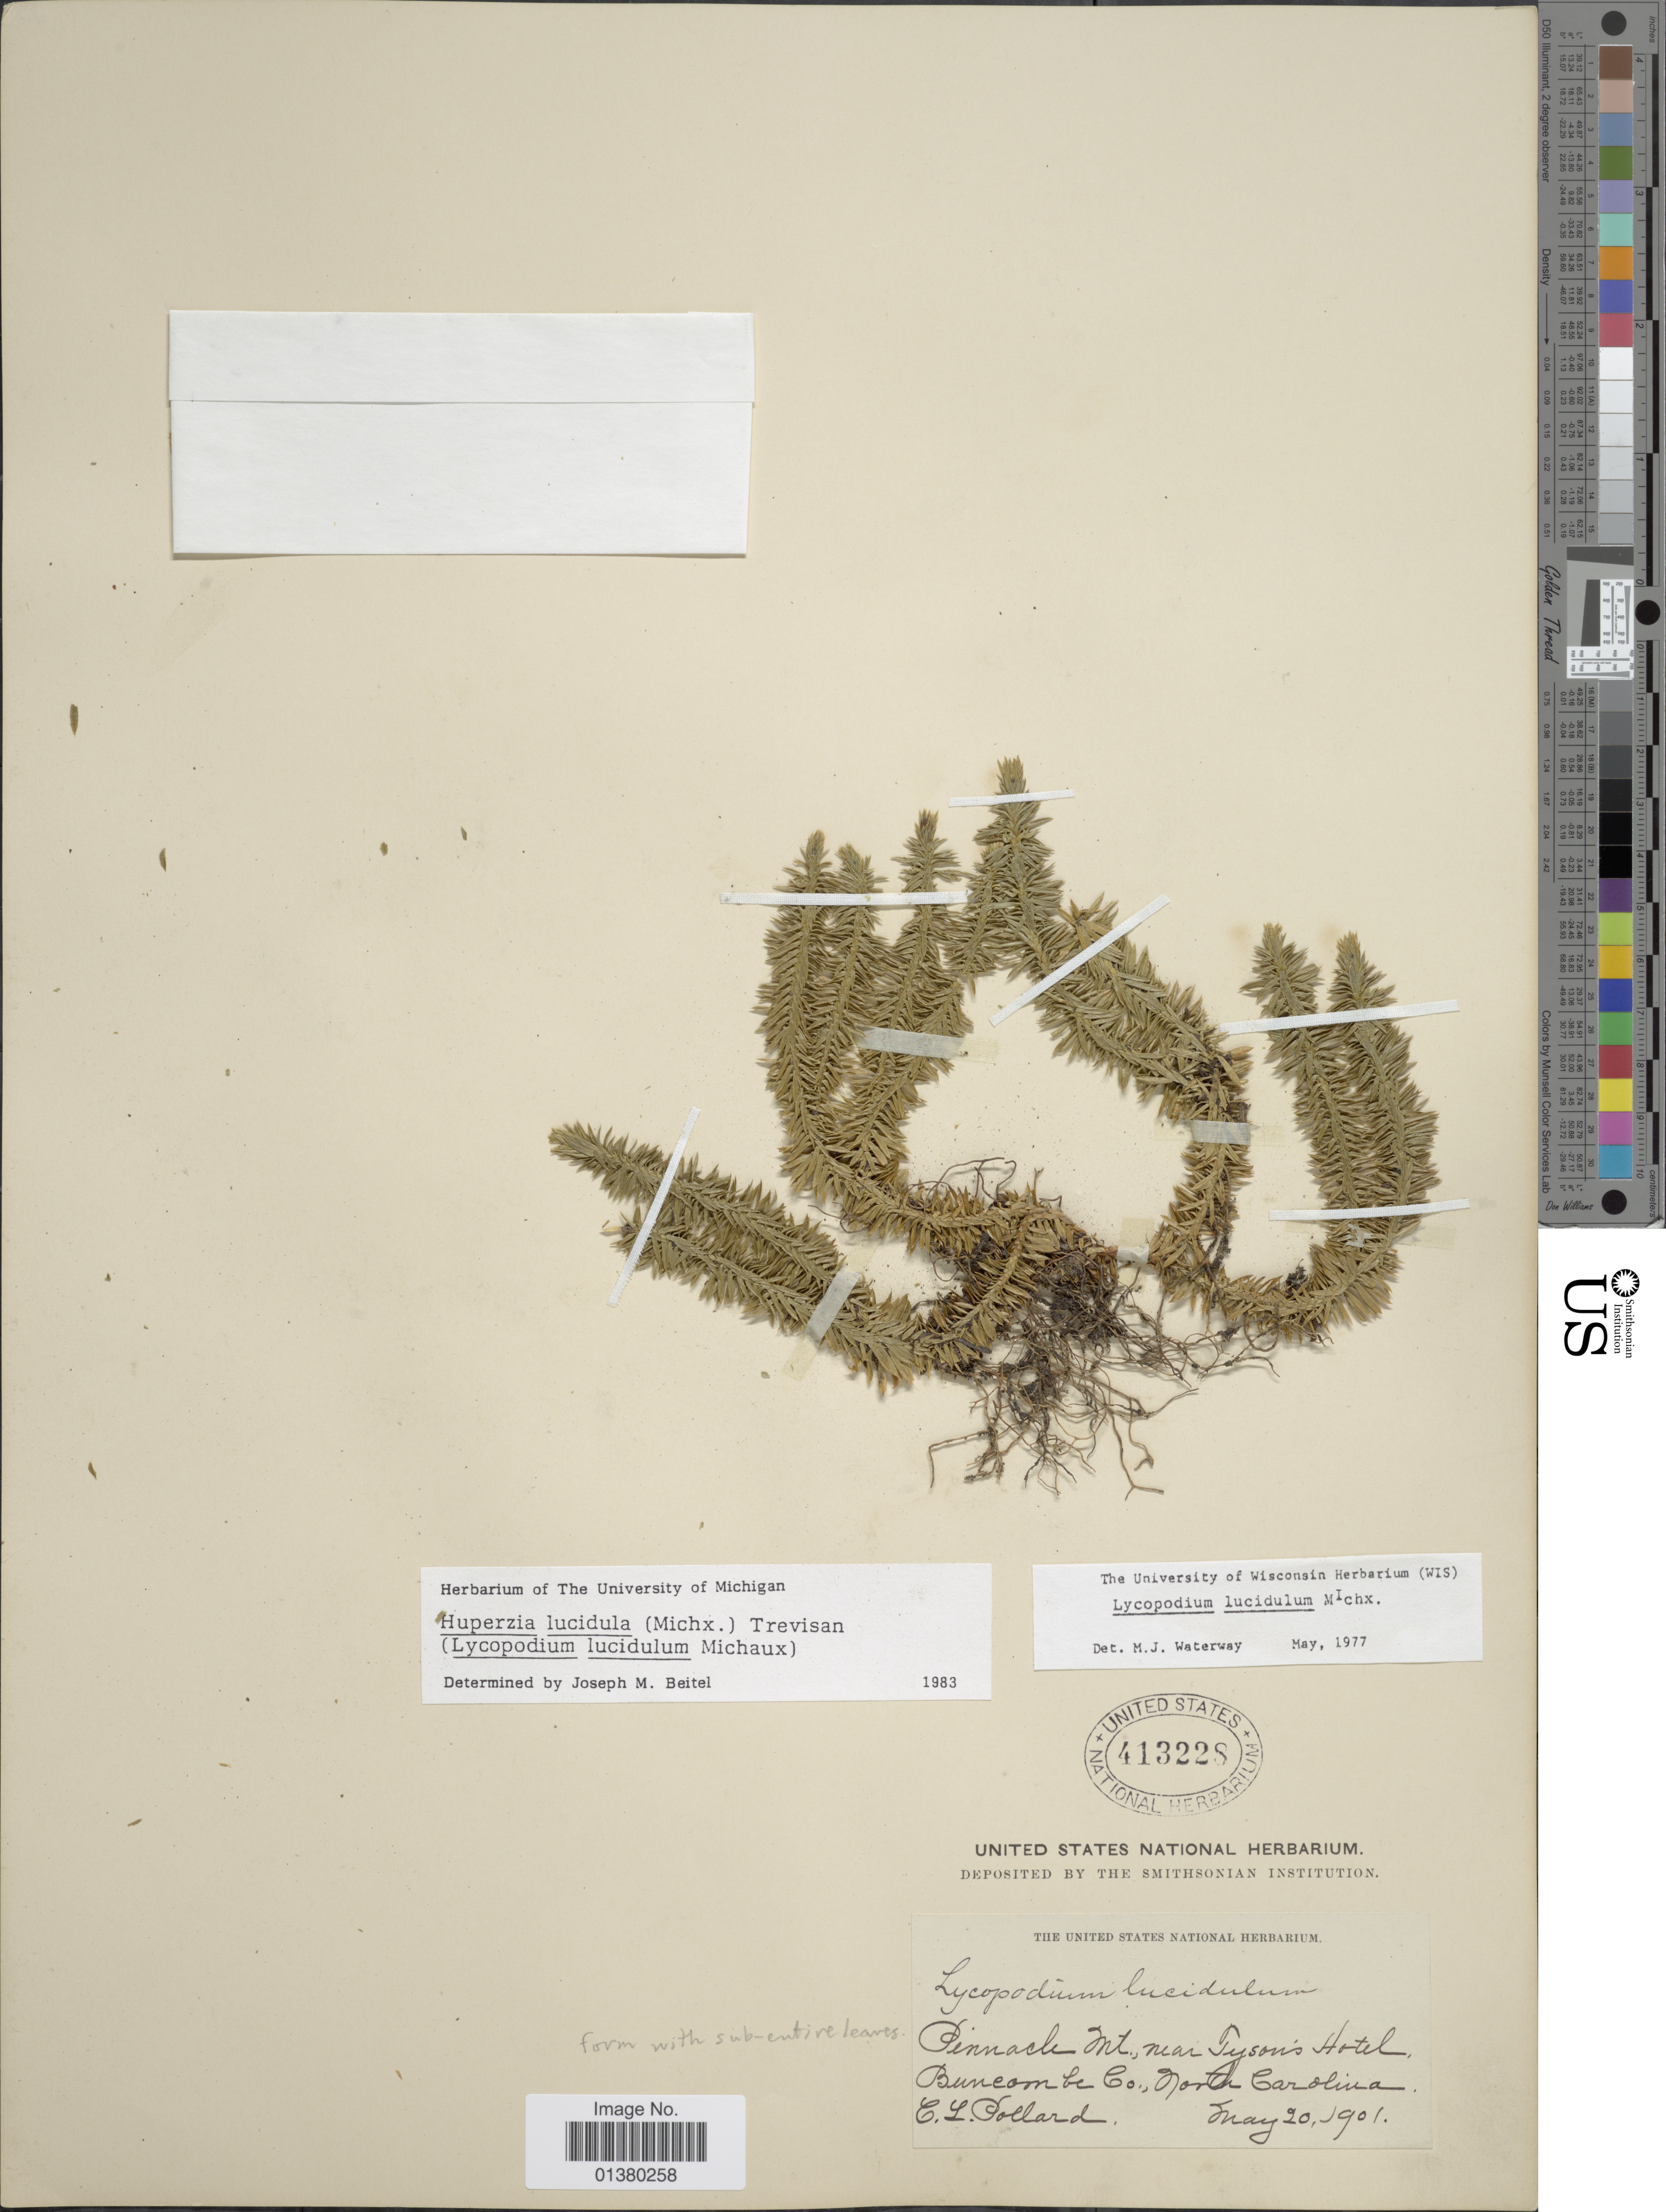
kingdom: Plantae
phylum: Tracheophyta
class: Lycopodiopsida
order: Lycopodiales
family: Lycopodiaceae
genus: Huperzia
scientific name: Huperzia lucidula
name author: (Michx.) Trevis.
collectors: C. L. Pollard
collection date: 1901-05-20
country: United States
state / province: North Carolina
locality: Pinnacle Mt., near Tysons Hotel, Buncombe Co.,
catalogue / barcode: US 413228